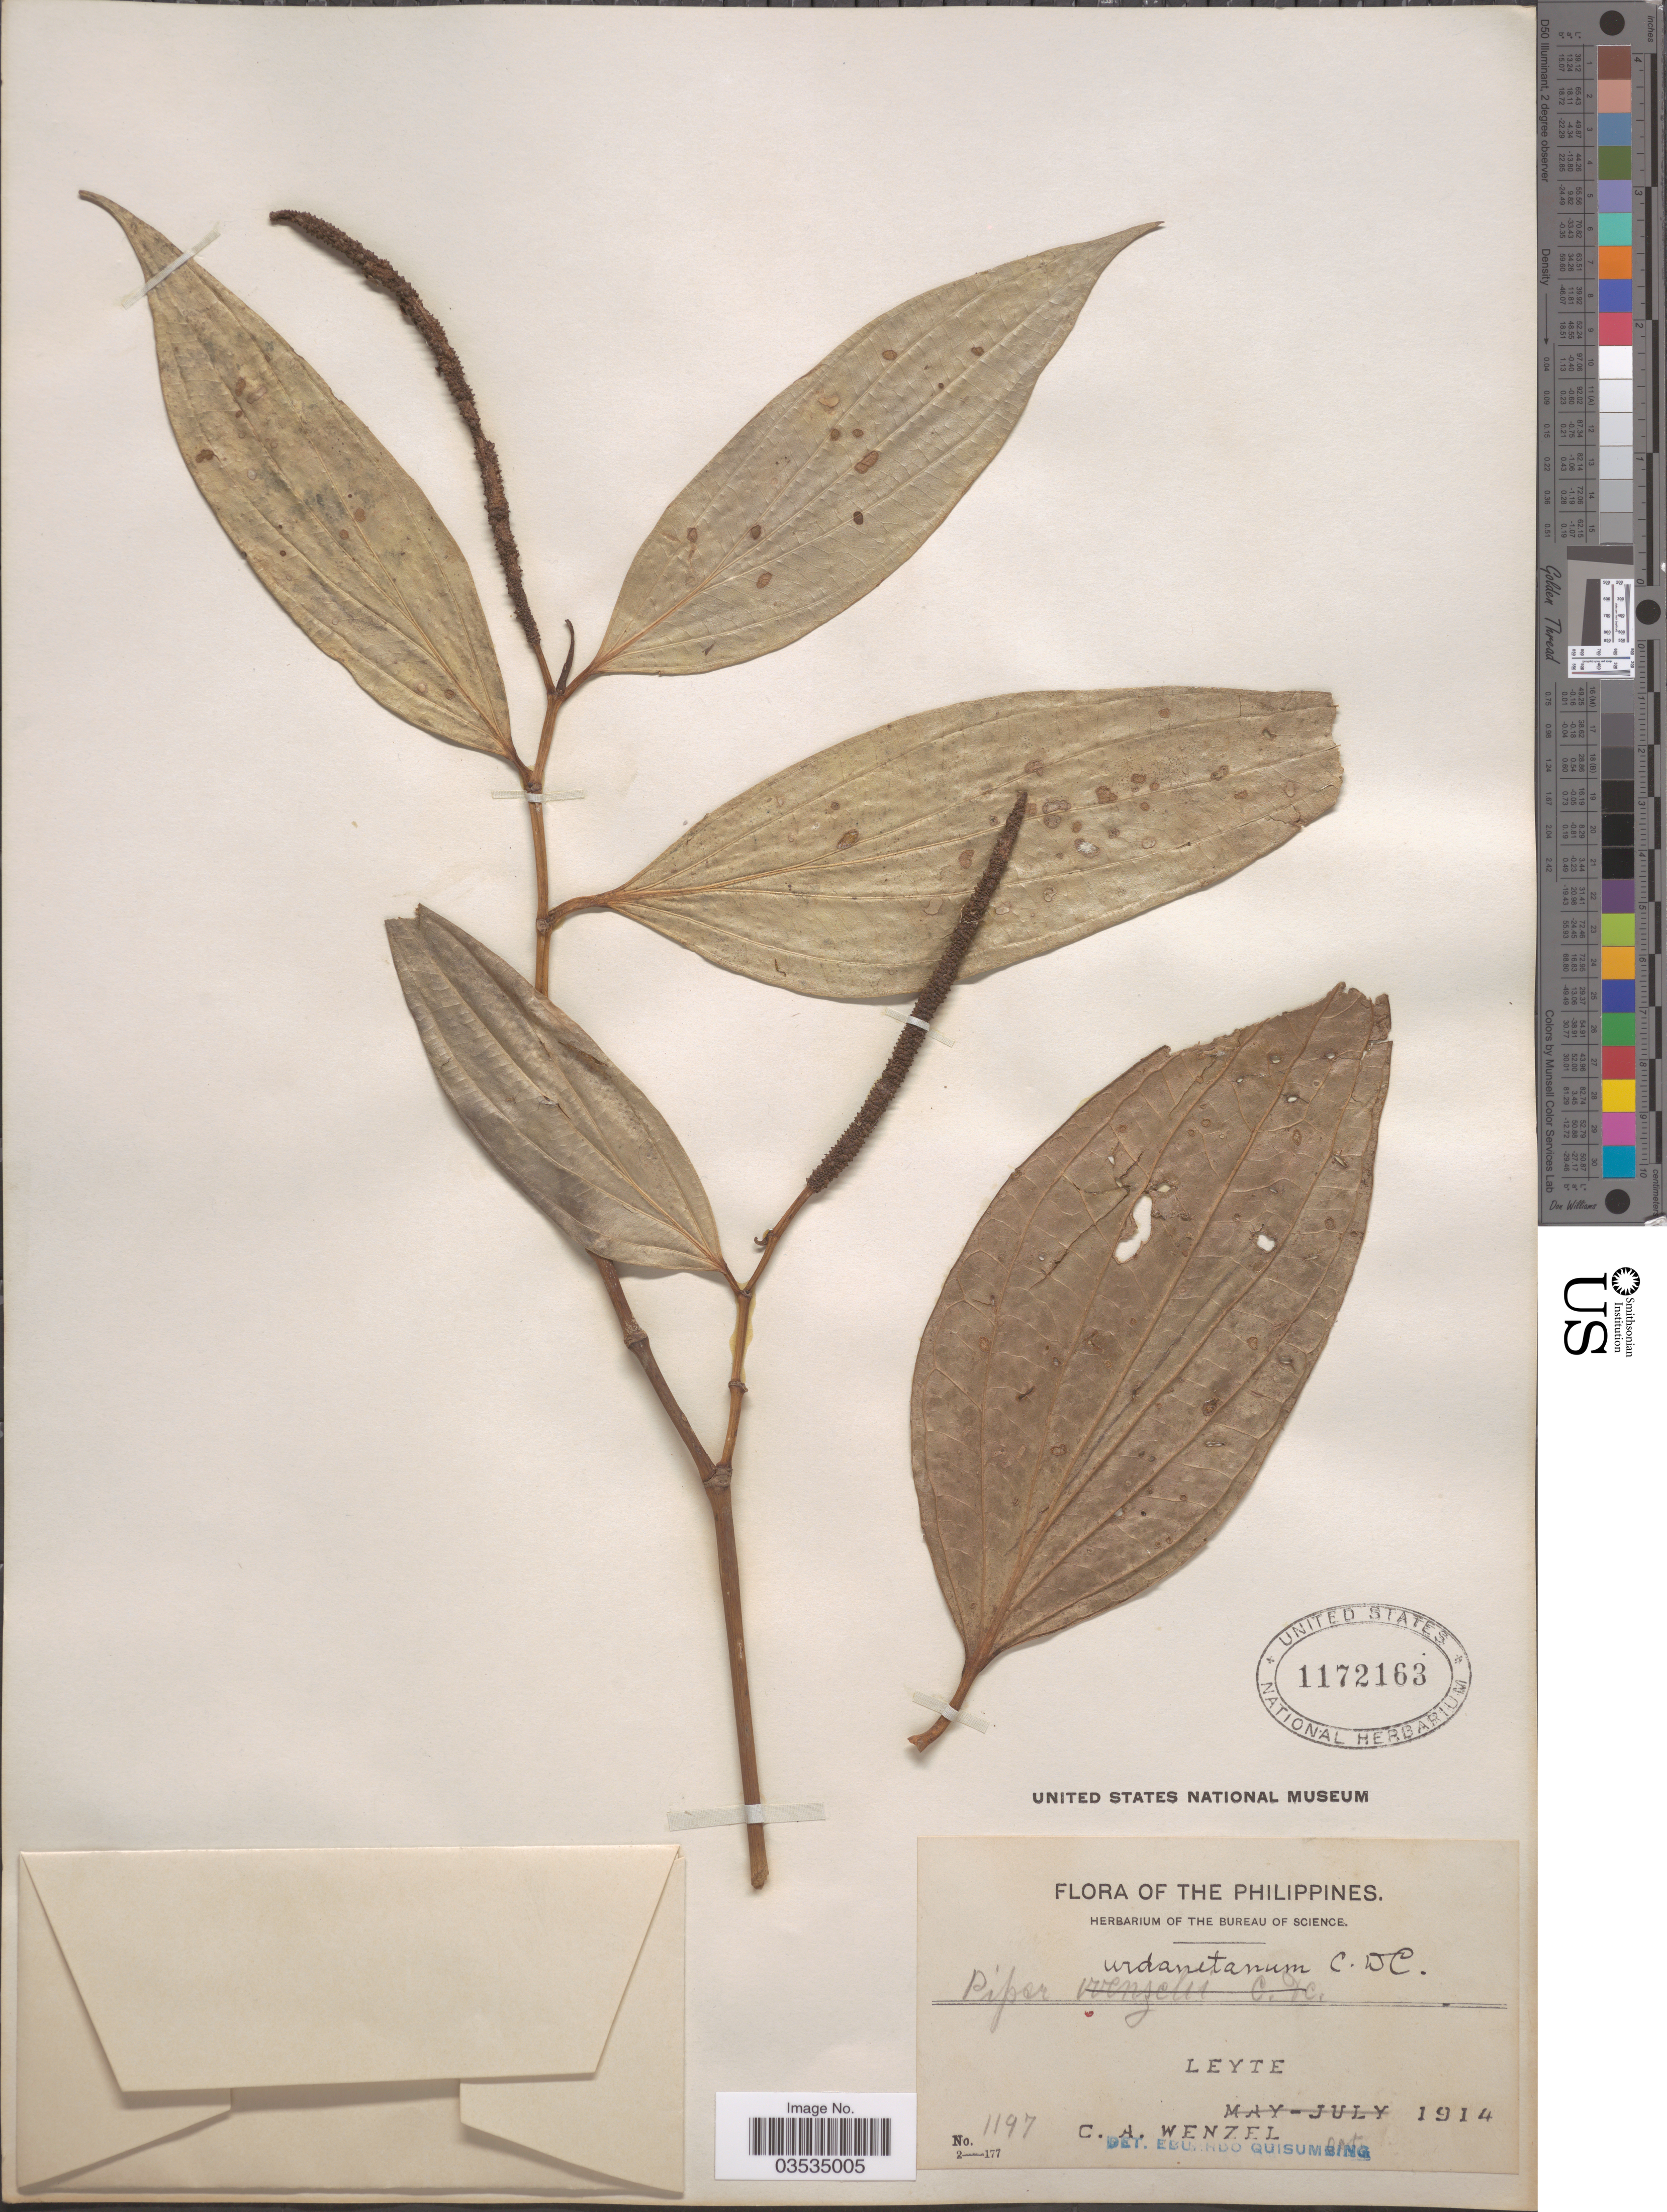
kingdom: Plantae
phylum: Tracheophyta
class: Magnoliopsida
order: Piperales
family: Piperaceae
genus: Piper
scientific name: Piper urdanetanum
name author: C. DC. in Elmer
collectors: C. Wenzel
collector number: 1197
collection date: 1914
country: Philippines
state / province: Eastern Visayas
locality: Leyte.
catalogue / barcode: US 1172163